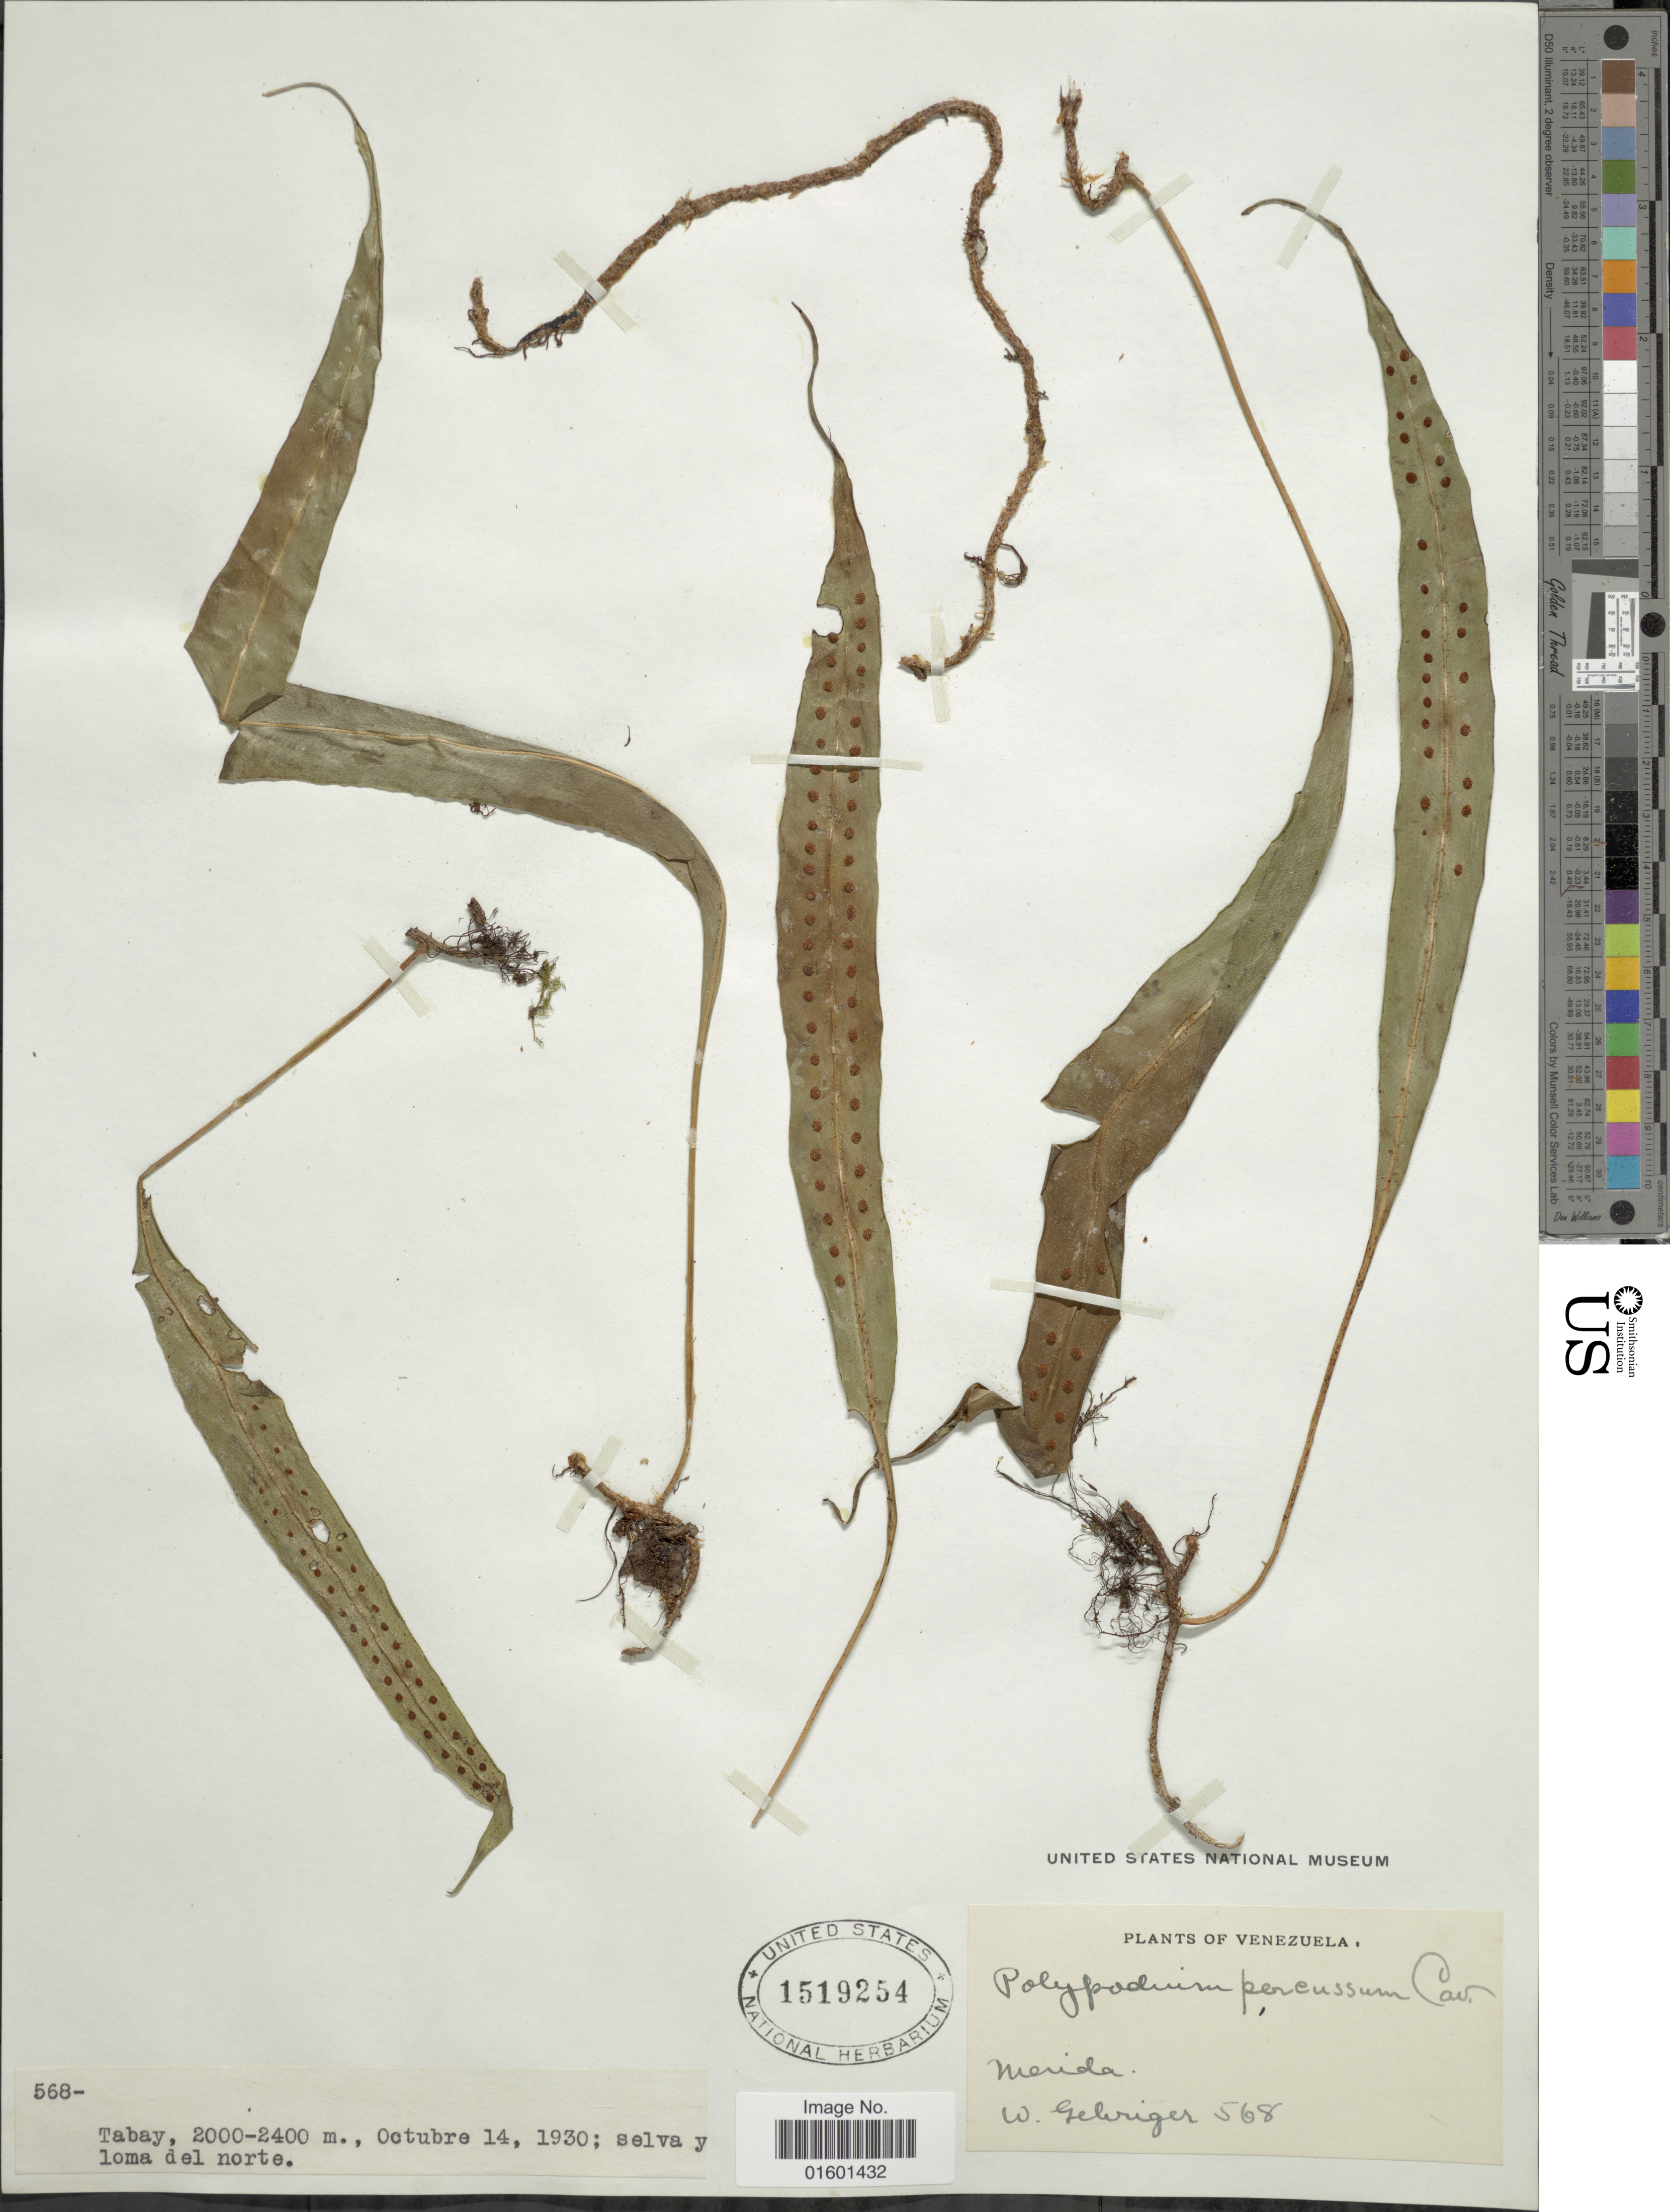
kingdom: Plantae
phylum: Tracheophyta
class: Polypodiopsida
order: Polypodiales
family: Polypodiaceae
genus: Microgramma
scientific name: Microgramma percussa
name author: (Cav.) de la Sota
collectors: W. Gehriger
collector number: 568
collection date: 1930-10-14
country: Venezuela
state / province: Mérida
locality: Tabay; selva y loma del norte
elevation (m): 2000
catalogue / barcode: US 1519254